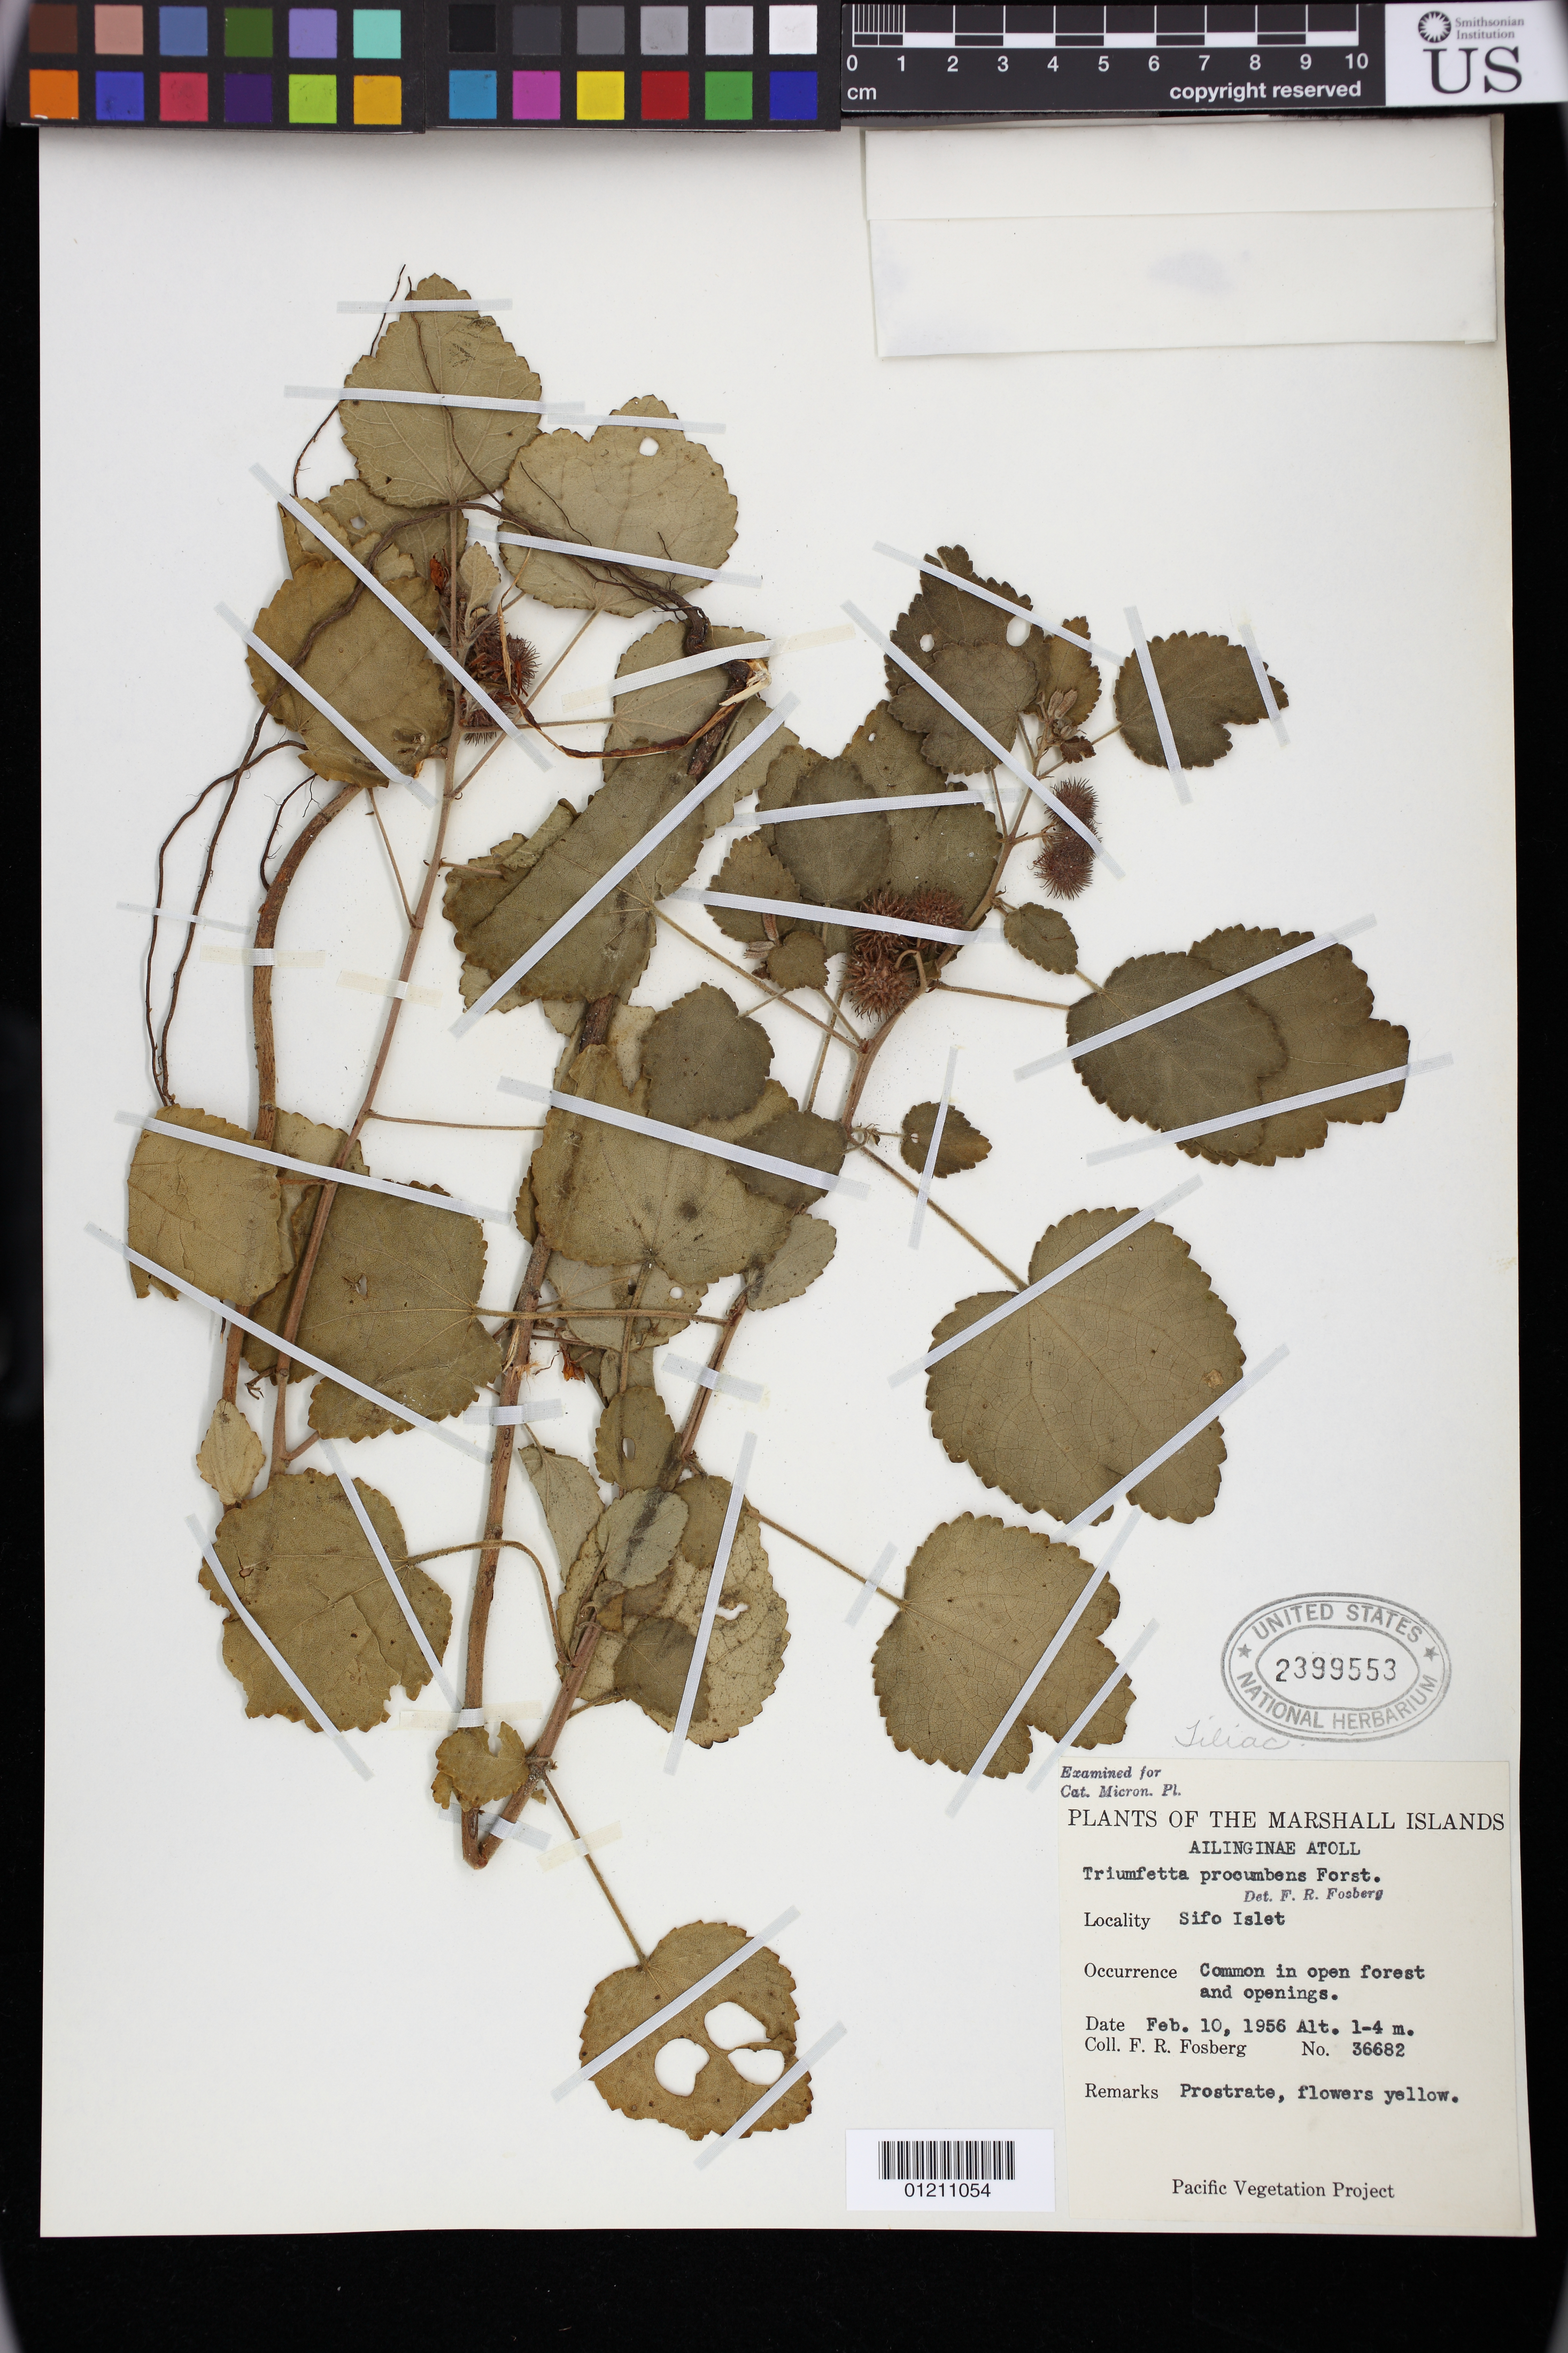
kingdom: Plantae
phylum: Tracheophyta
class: Magnoliopsida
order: Malvales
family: Malvaceae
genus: Triumfetta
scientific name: Triumfetta procumbens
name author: G. Forst.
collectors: F. R. Fosberg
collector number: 36682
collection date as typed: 02 Oct 1956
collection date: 1956-10-02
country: Marshall Islands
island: Ailinginae Atoll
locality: Marshall Islands: Ailinginae Atoll. Sifo Islet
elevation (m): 1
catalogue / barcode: US 2399553